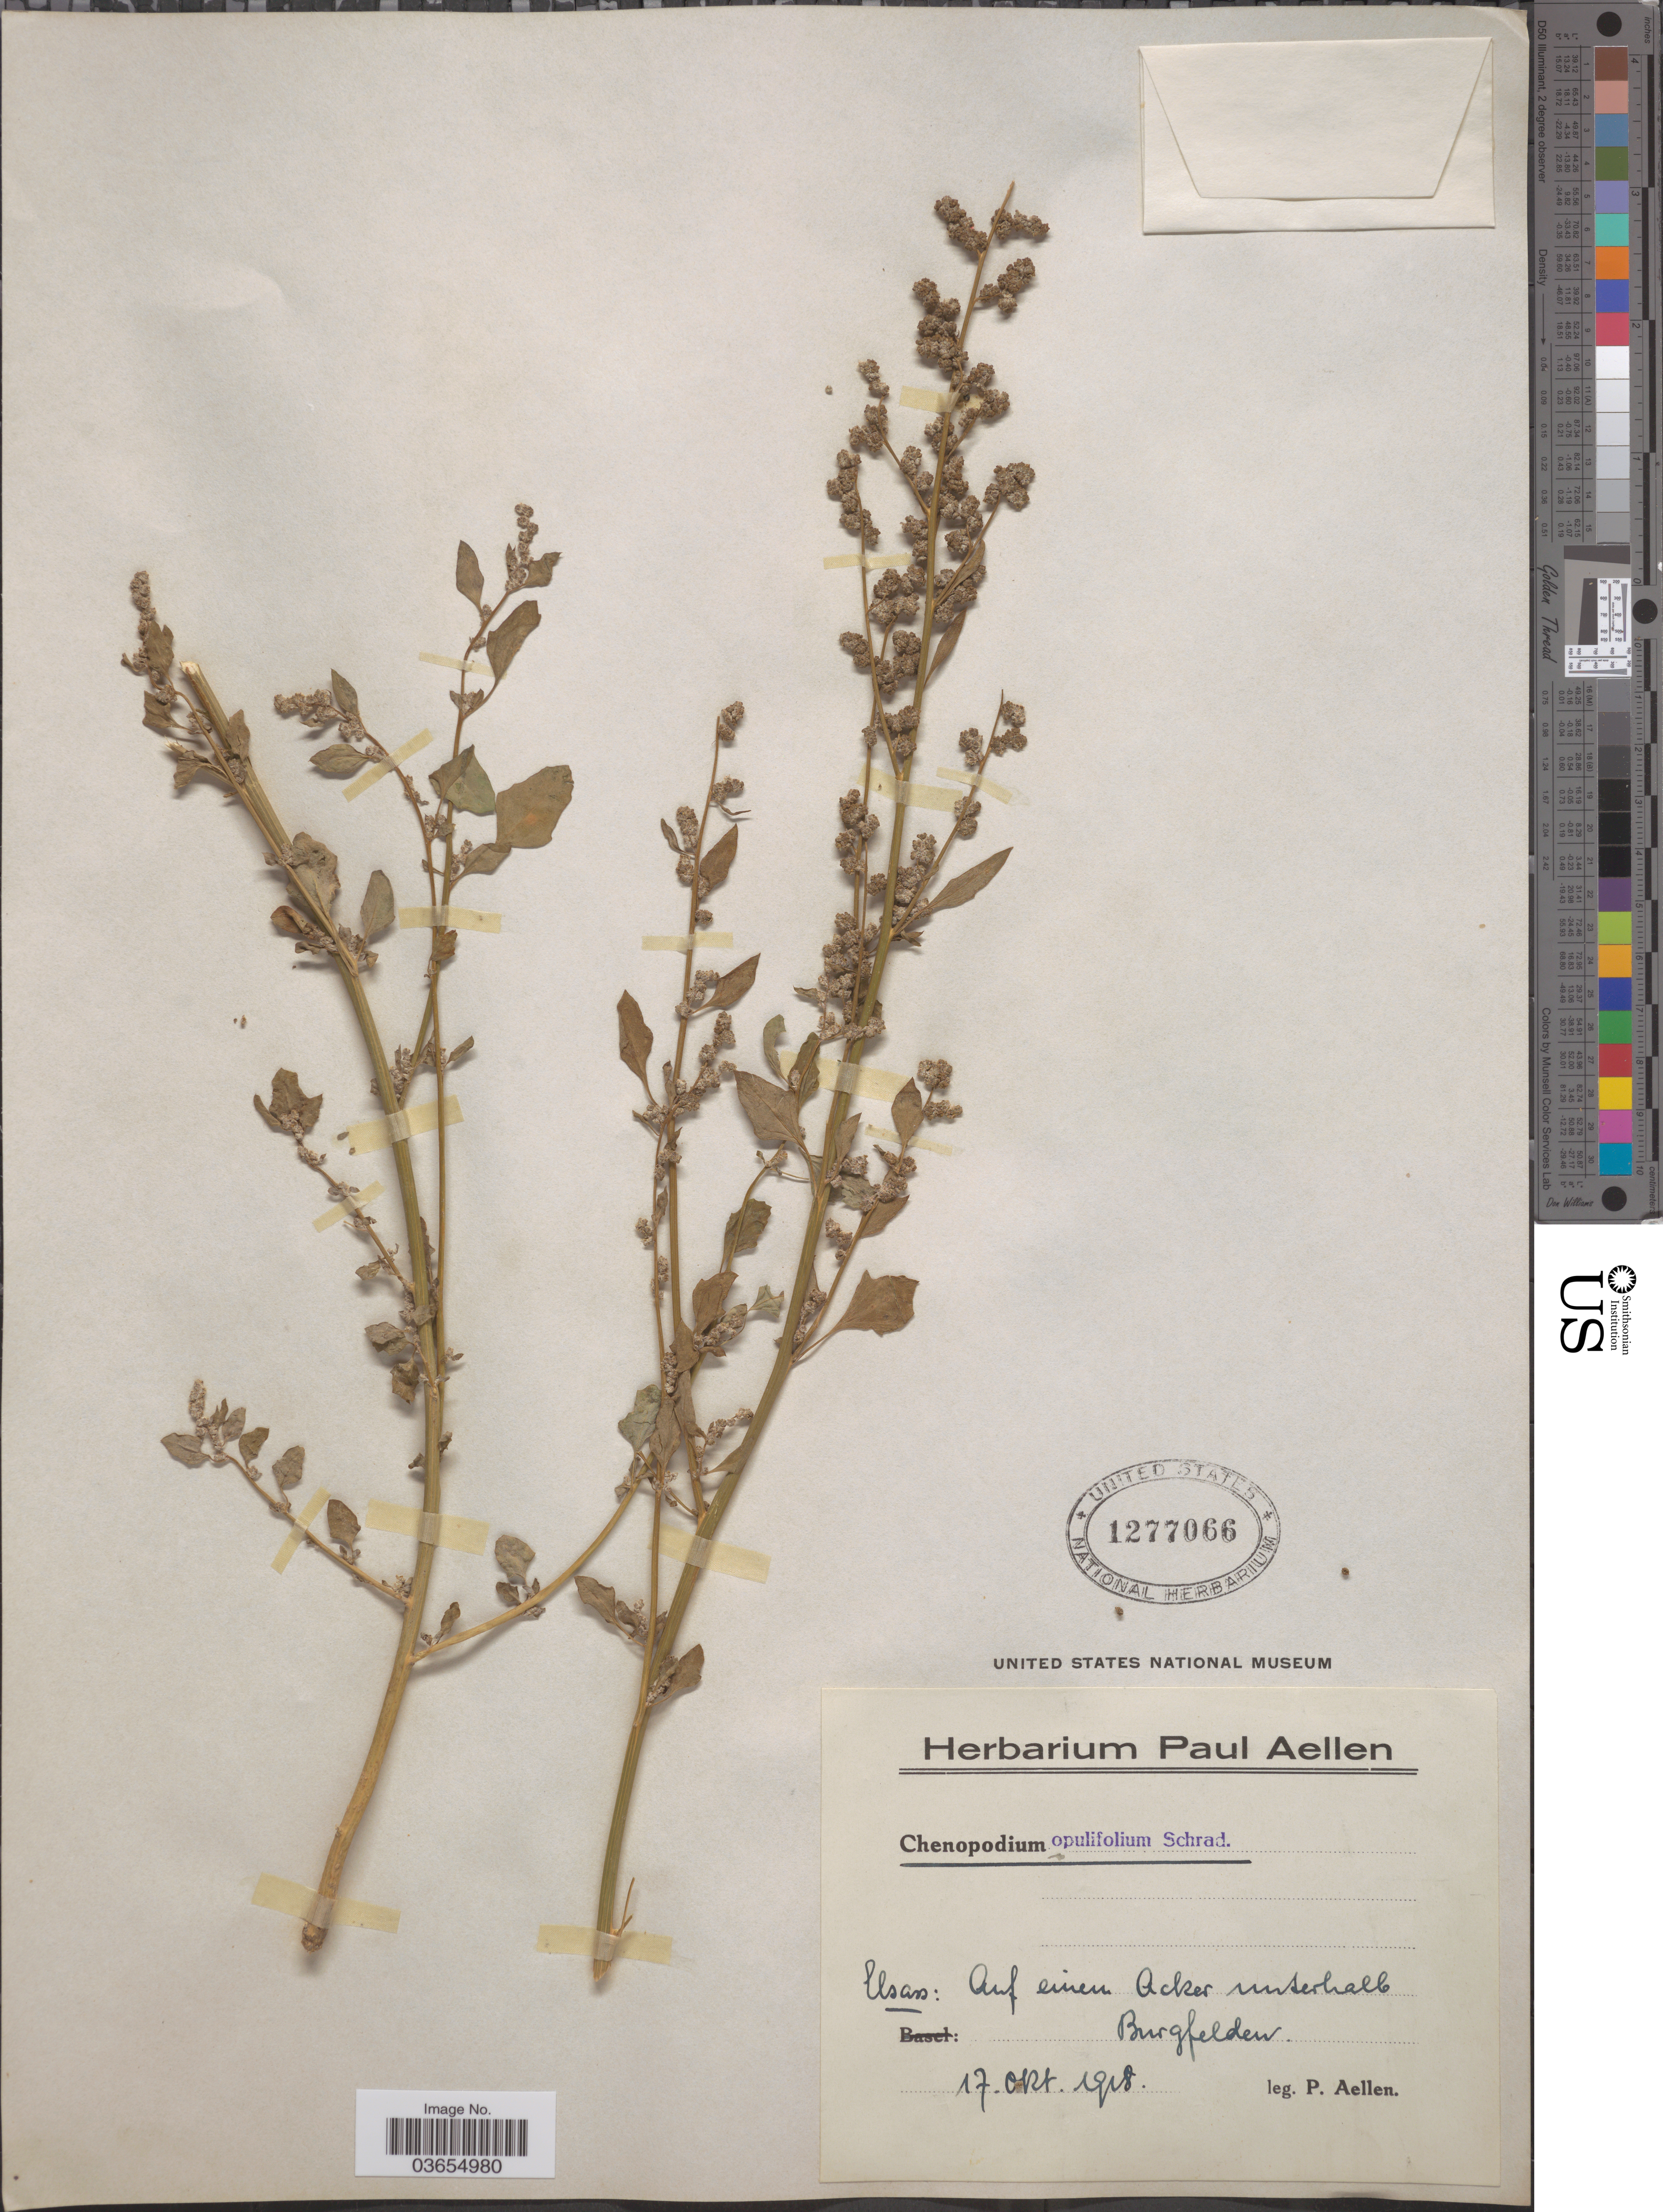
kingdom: Plantae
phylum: Tracheophyta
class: Magnoliopsida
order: Caryophyllales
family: Amaranthaceae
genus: Chenopodium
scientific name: Chenopodium opulifolium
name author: Schrad. ex W.D.J. Koch & Ziz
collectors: P. Aellen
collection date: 1918-10-17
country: France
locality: Elsass: Auf einem Acker unterhalb. Burgfelden.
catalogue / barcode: US 1277066